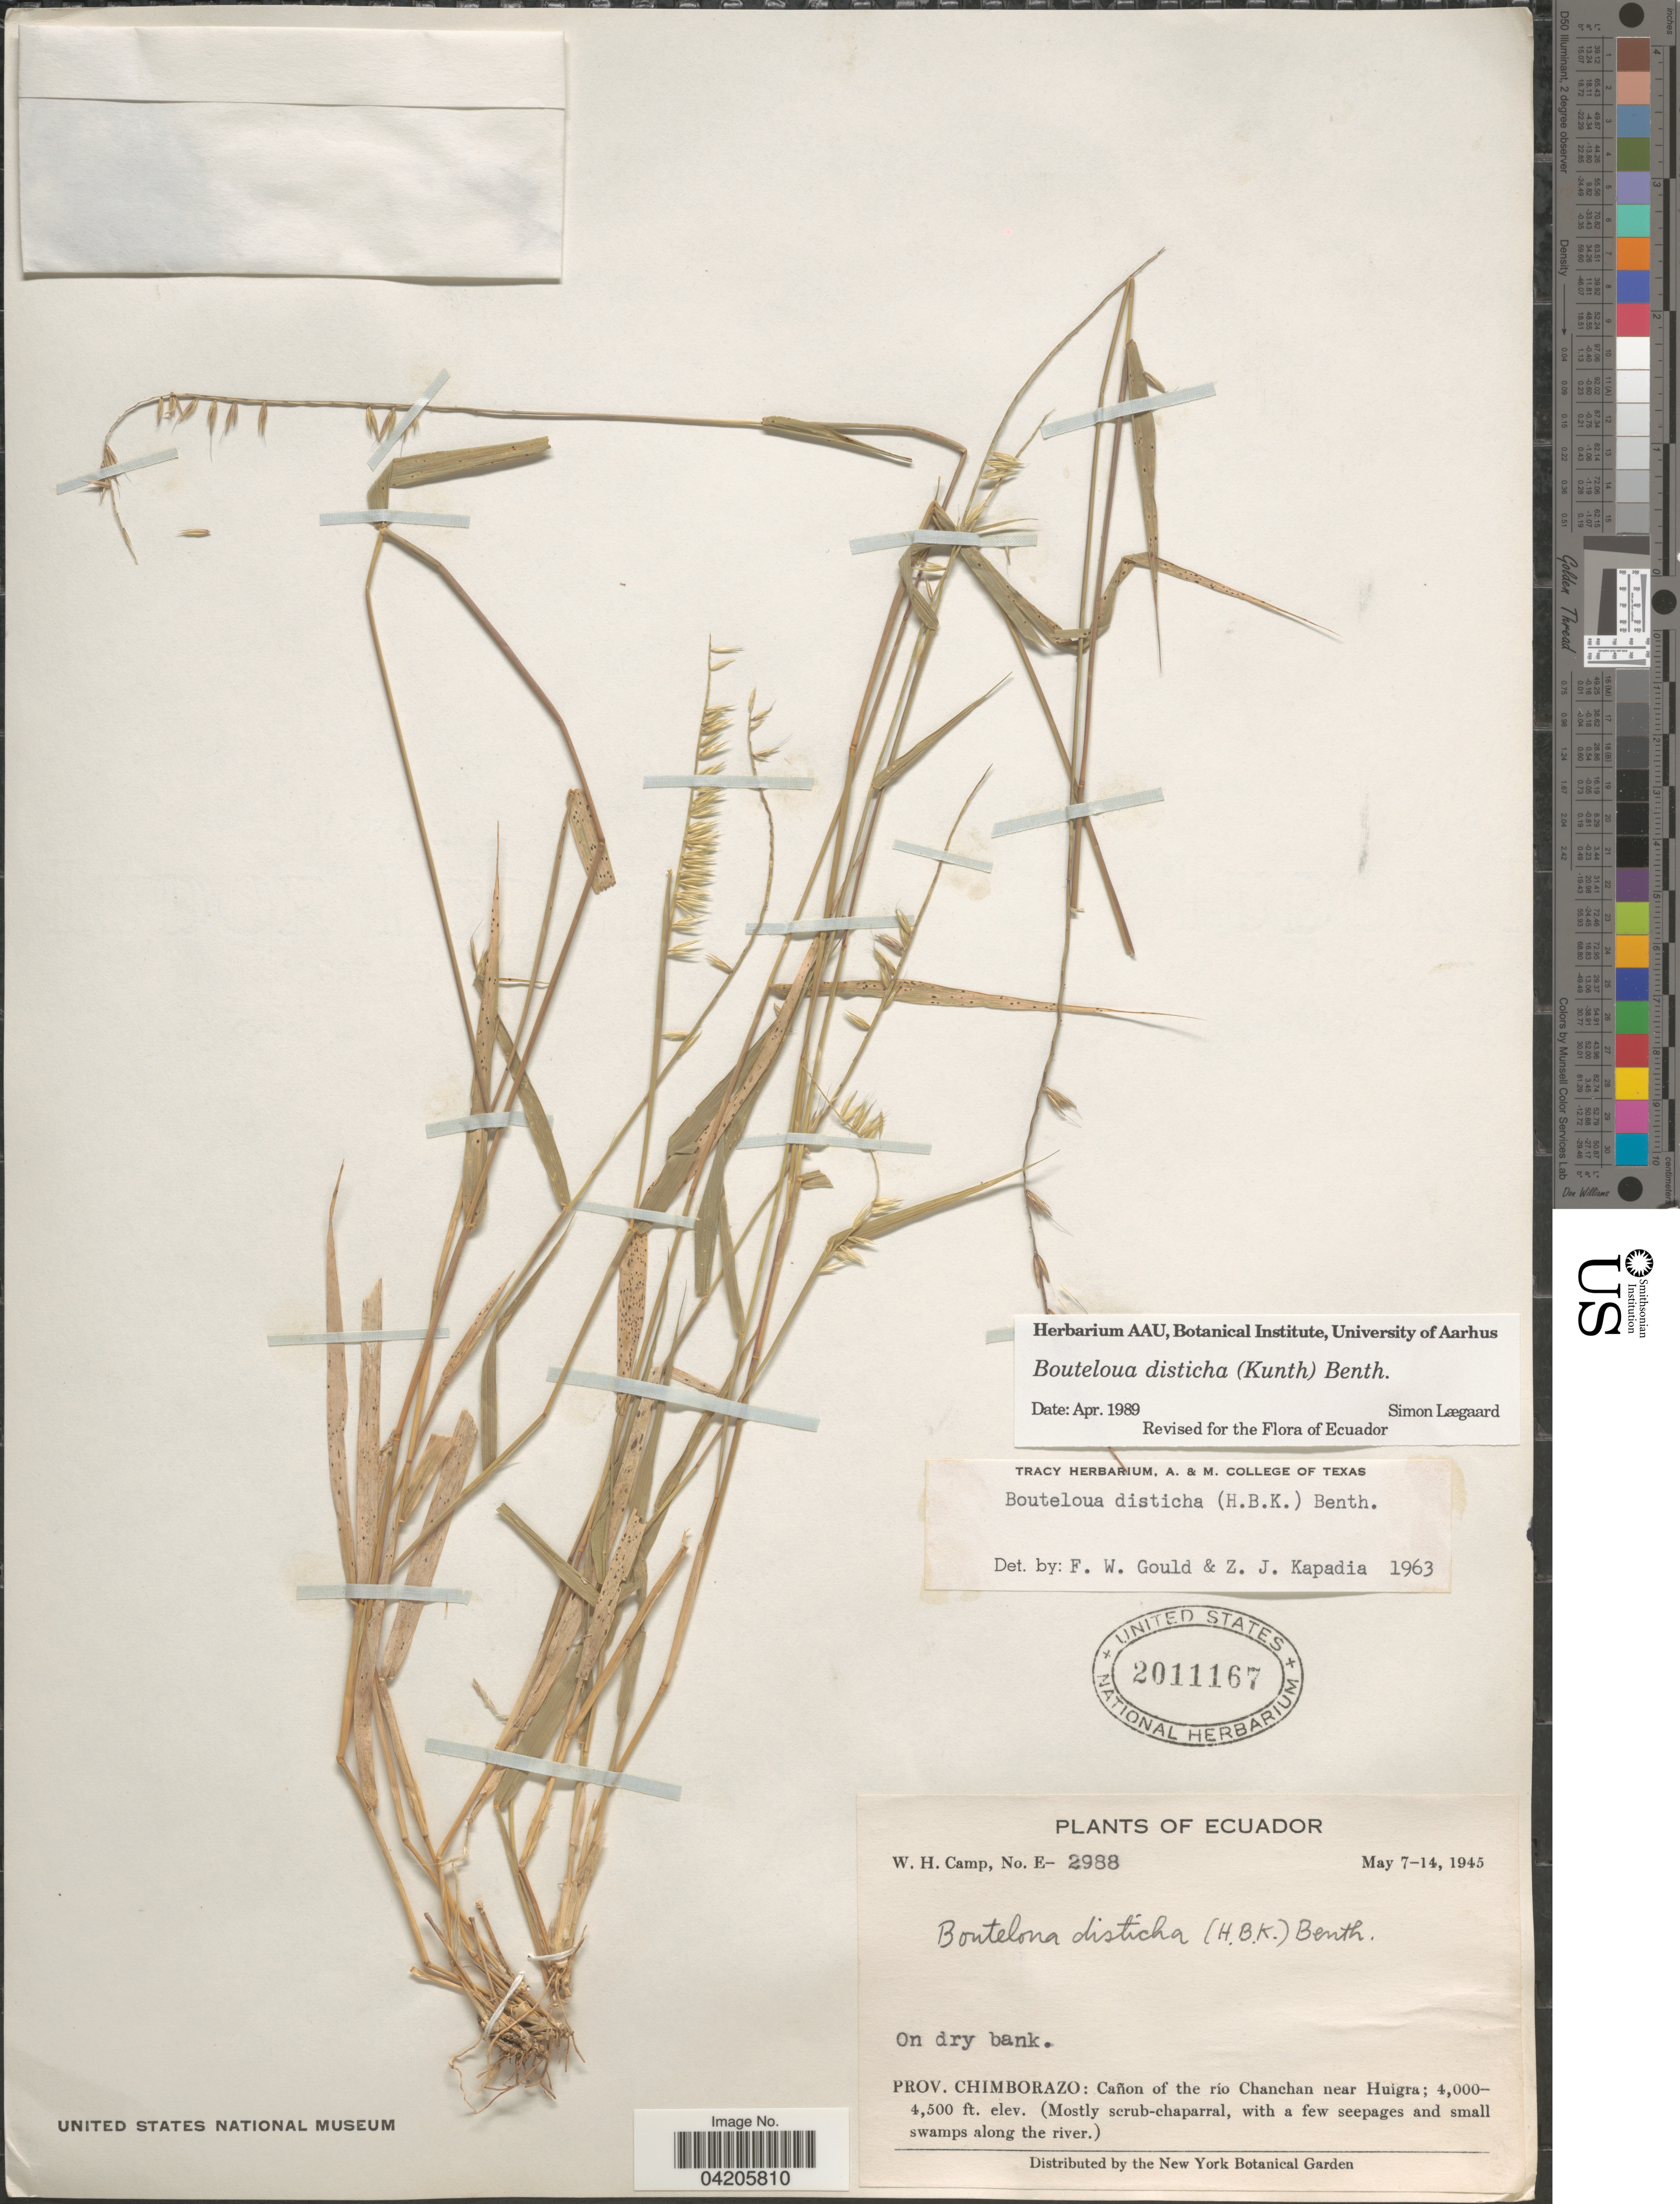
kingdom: Plantae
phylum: Tracheophyta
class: Liliopsida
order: Poales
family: Poaceae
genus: Bouteloua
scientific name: Bouteloua disticha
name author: (Kunth) Benth.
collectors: W. H. Camp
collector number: E-2988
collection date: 1945-05-07/1945-05-14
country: Ecuador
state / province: Chimborazo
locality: Cañon of the río Chanchan near Huigra.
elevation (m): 1219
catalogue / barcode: US 2011167